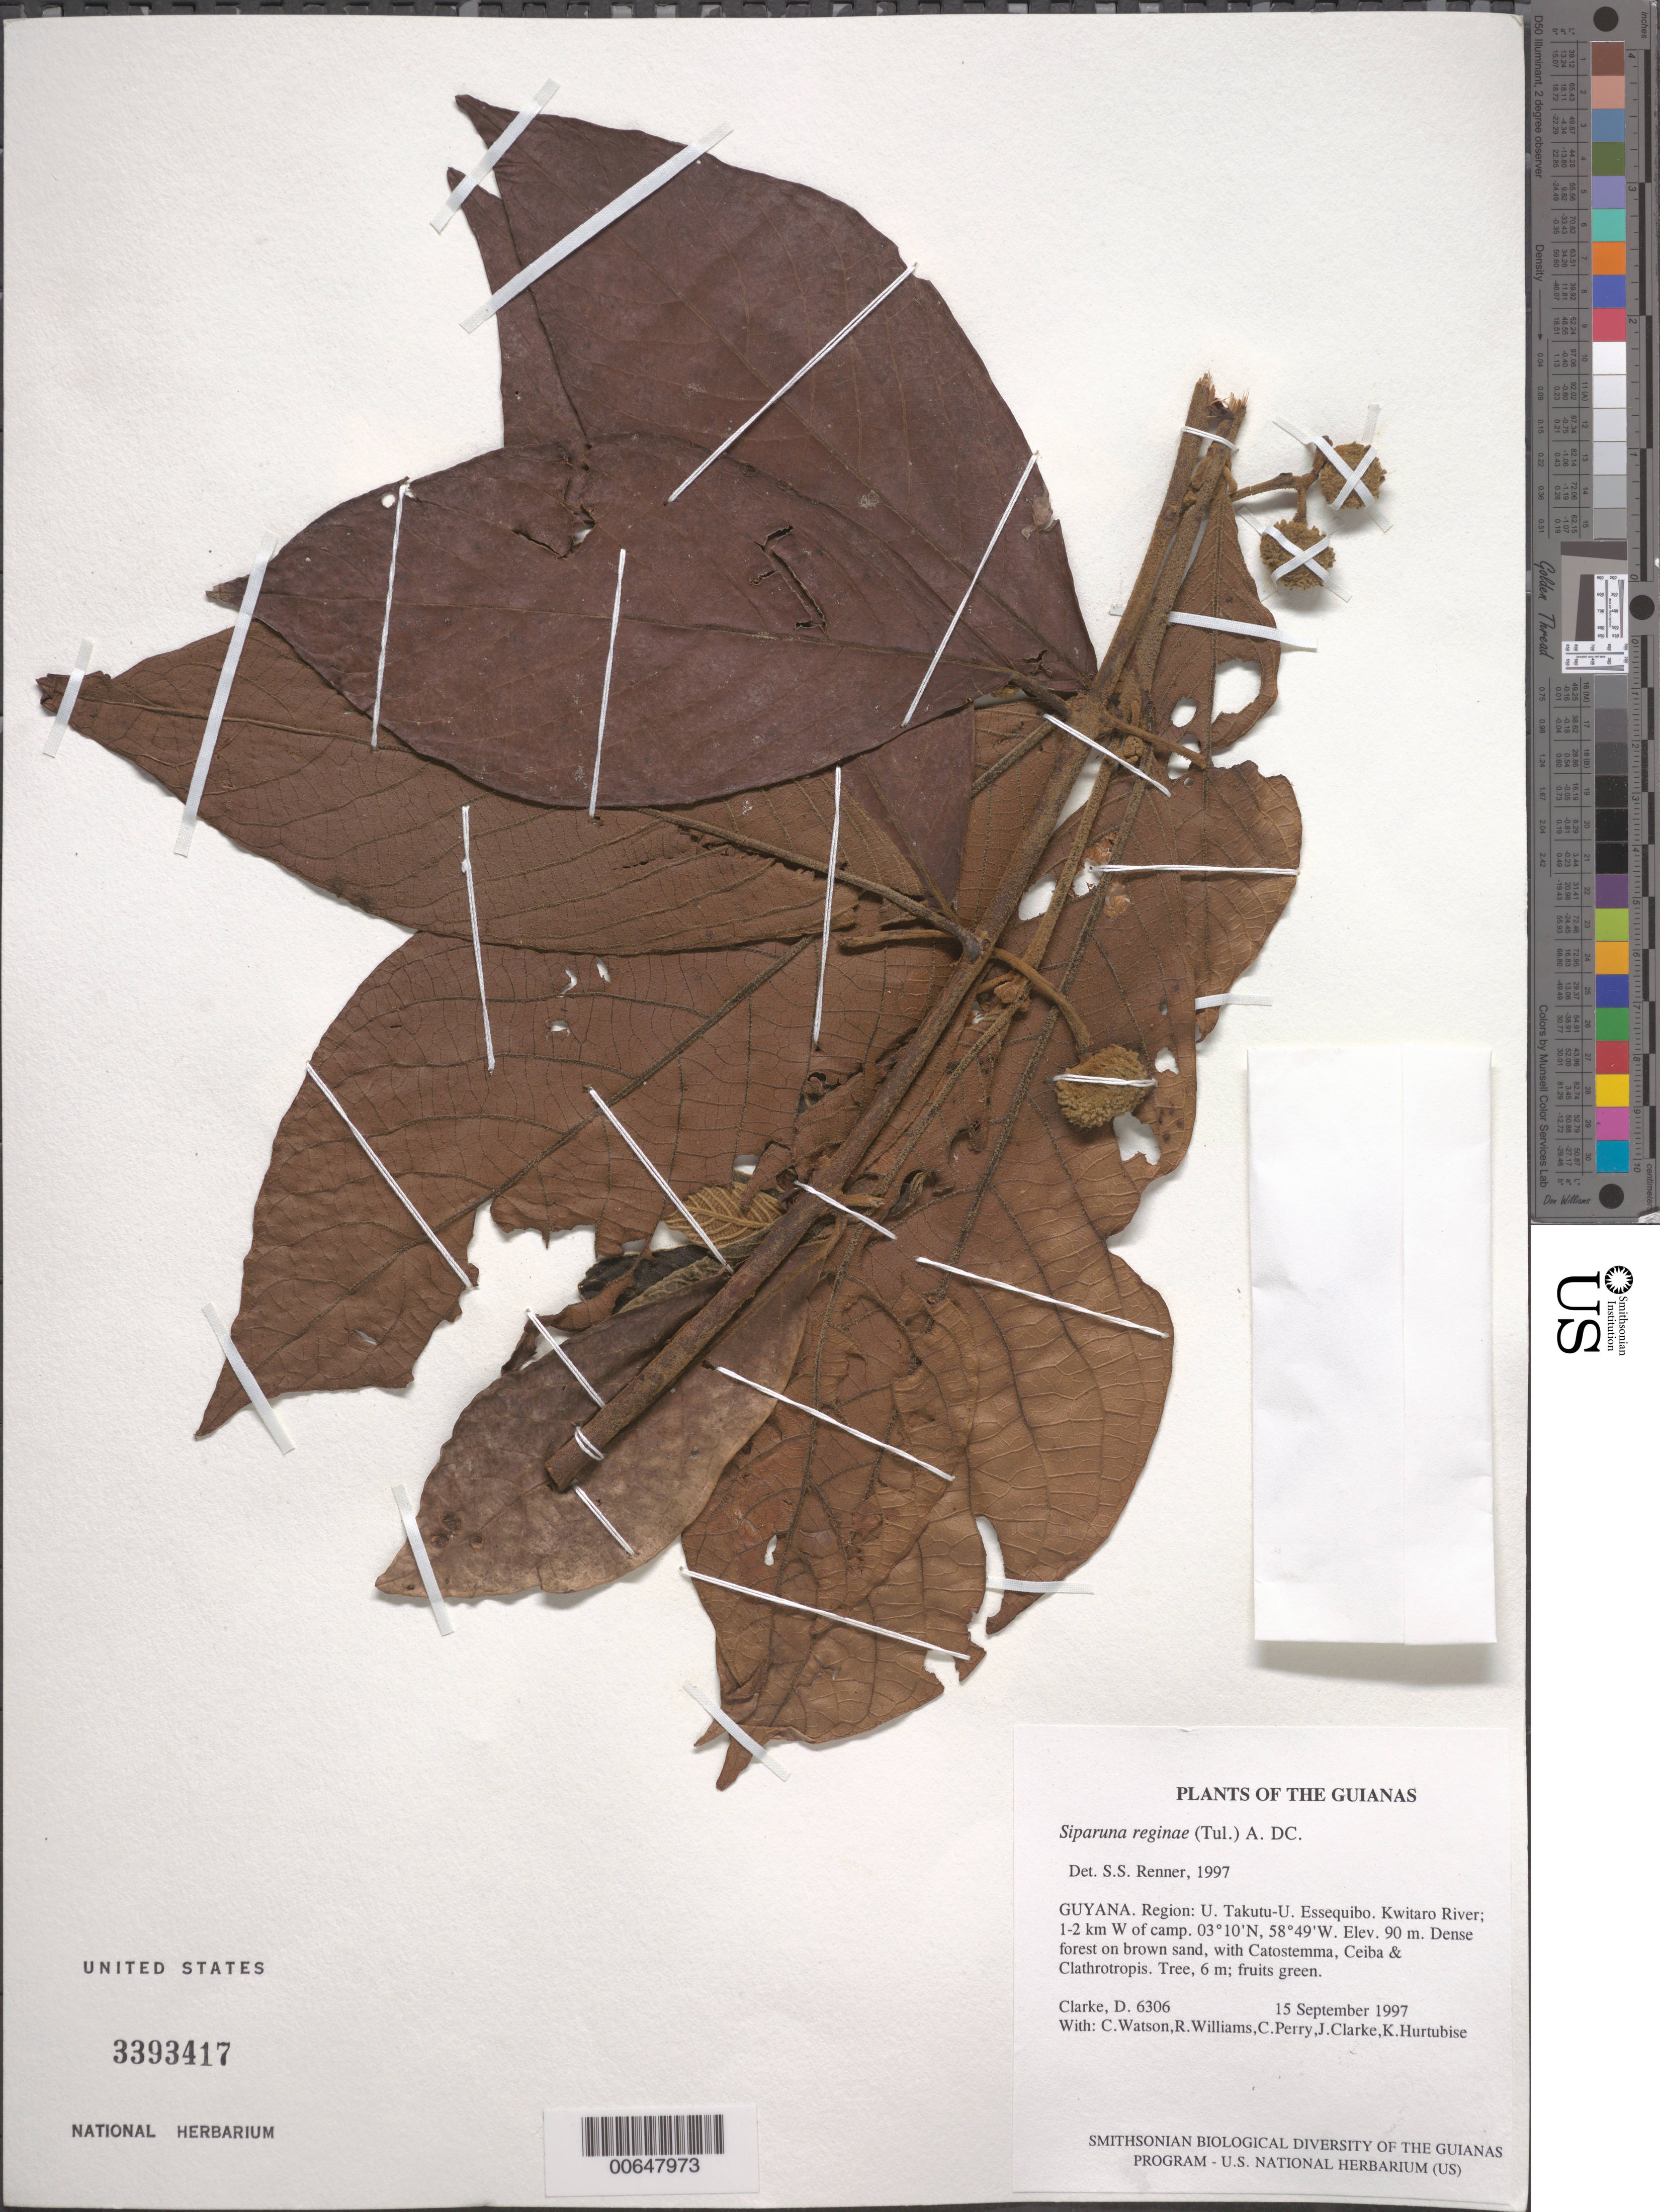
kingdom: Plantae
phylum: Tracheophyta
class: Magnoliopsida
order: Laurales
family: Siparunaceae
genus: Siparuna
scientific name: Siparuna reginae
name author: (Tul.) A. DC.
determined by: Renner, S. S.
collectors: H. D. Clarke, C. Watson, R. Williams, C. Perry, J. Clarke & K. Hurtubise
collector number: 6306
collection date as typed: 15 September 1997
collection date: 1997-09-15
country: Guyana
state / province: U. Takutu-U. Essequibo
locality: Kwitaro River; 1-2 km W of camp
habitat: Dense forest on brown sand, with Catostemma, Ceiba & Clathrotropis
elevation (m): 90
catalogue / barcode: US 3393417